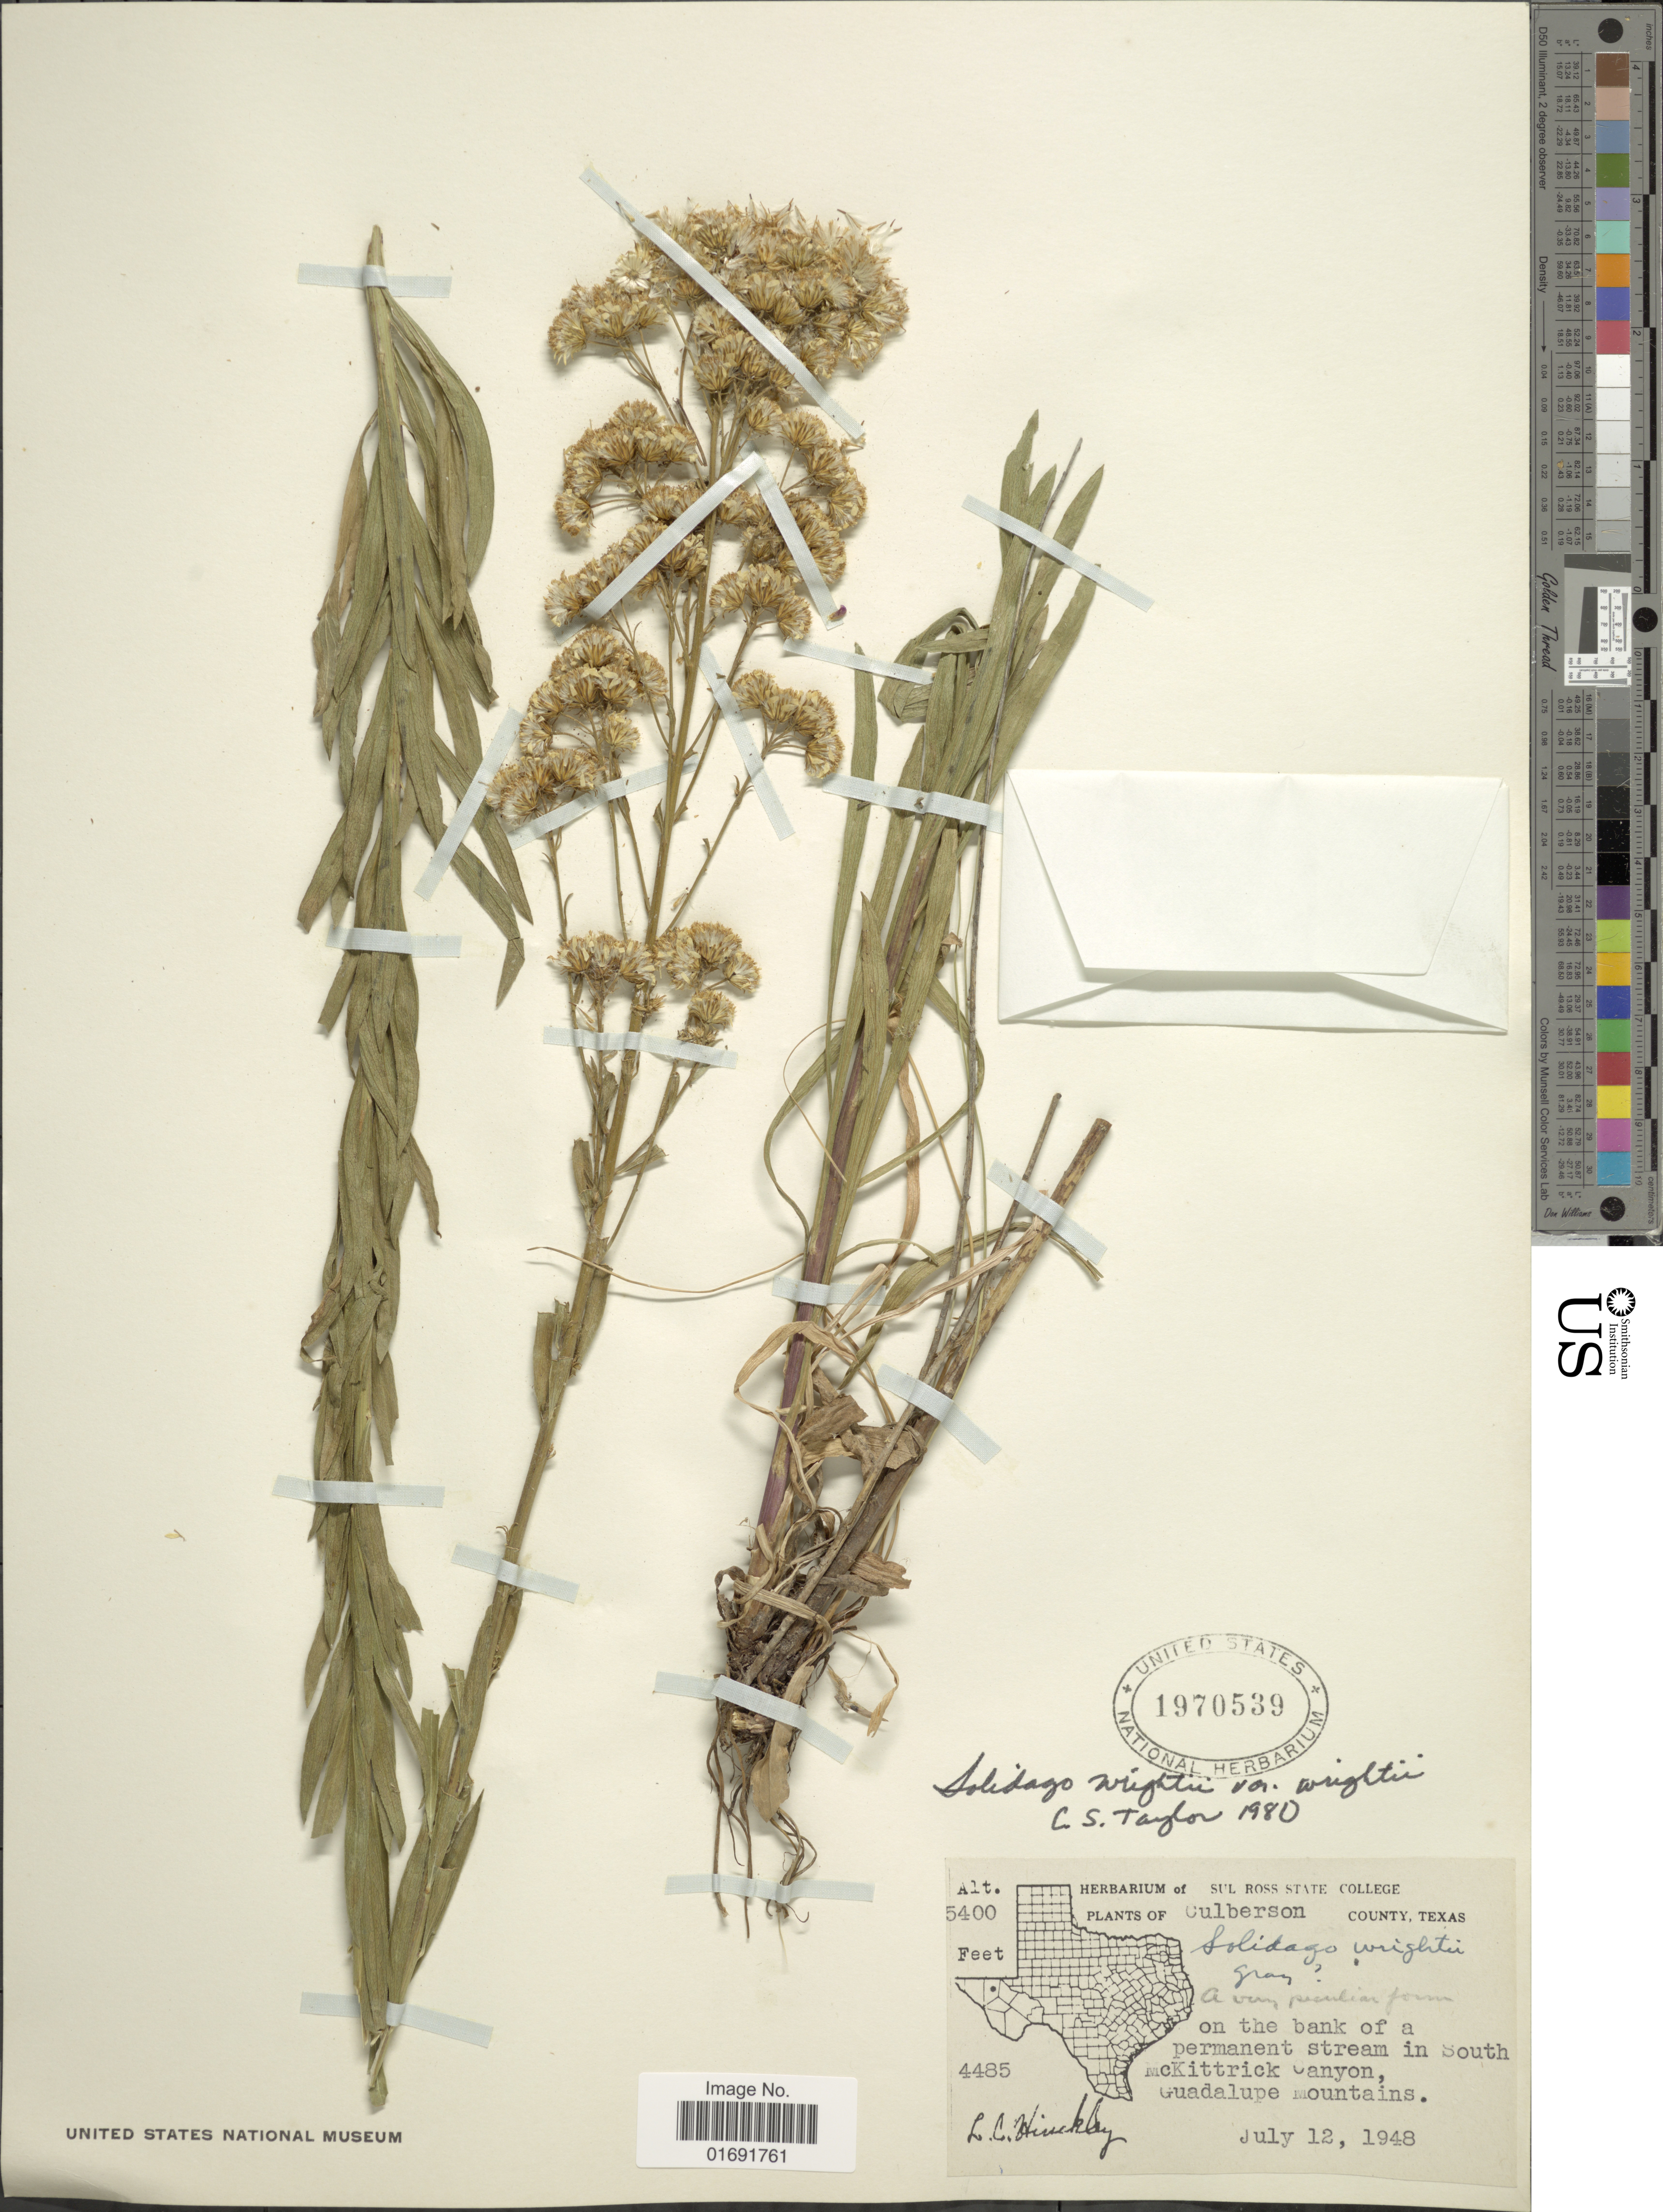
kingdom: Plantae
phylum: Tracheophyta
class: Magnoliopsida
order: Asterales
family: Asteraceae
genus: Solidago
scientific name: Solidago wrightii var. wrightii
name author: A. Gray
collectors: L. Hinckley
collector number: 4485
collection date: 1948-07-12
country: United States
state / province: Texas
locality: Culberson County, on the bank of a permanent stream in South McKittrick Canyon, Guadalupe Mountains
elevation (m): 1646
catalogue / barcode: US 1970539